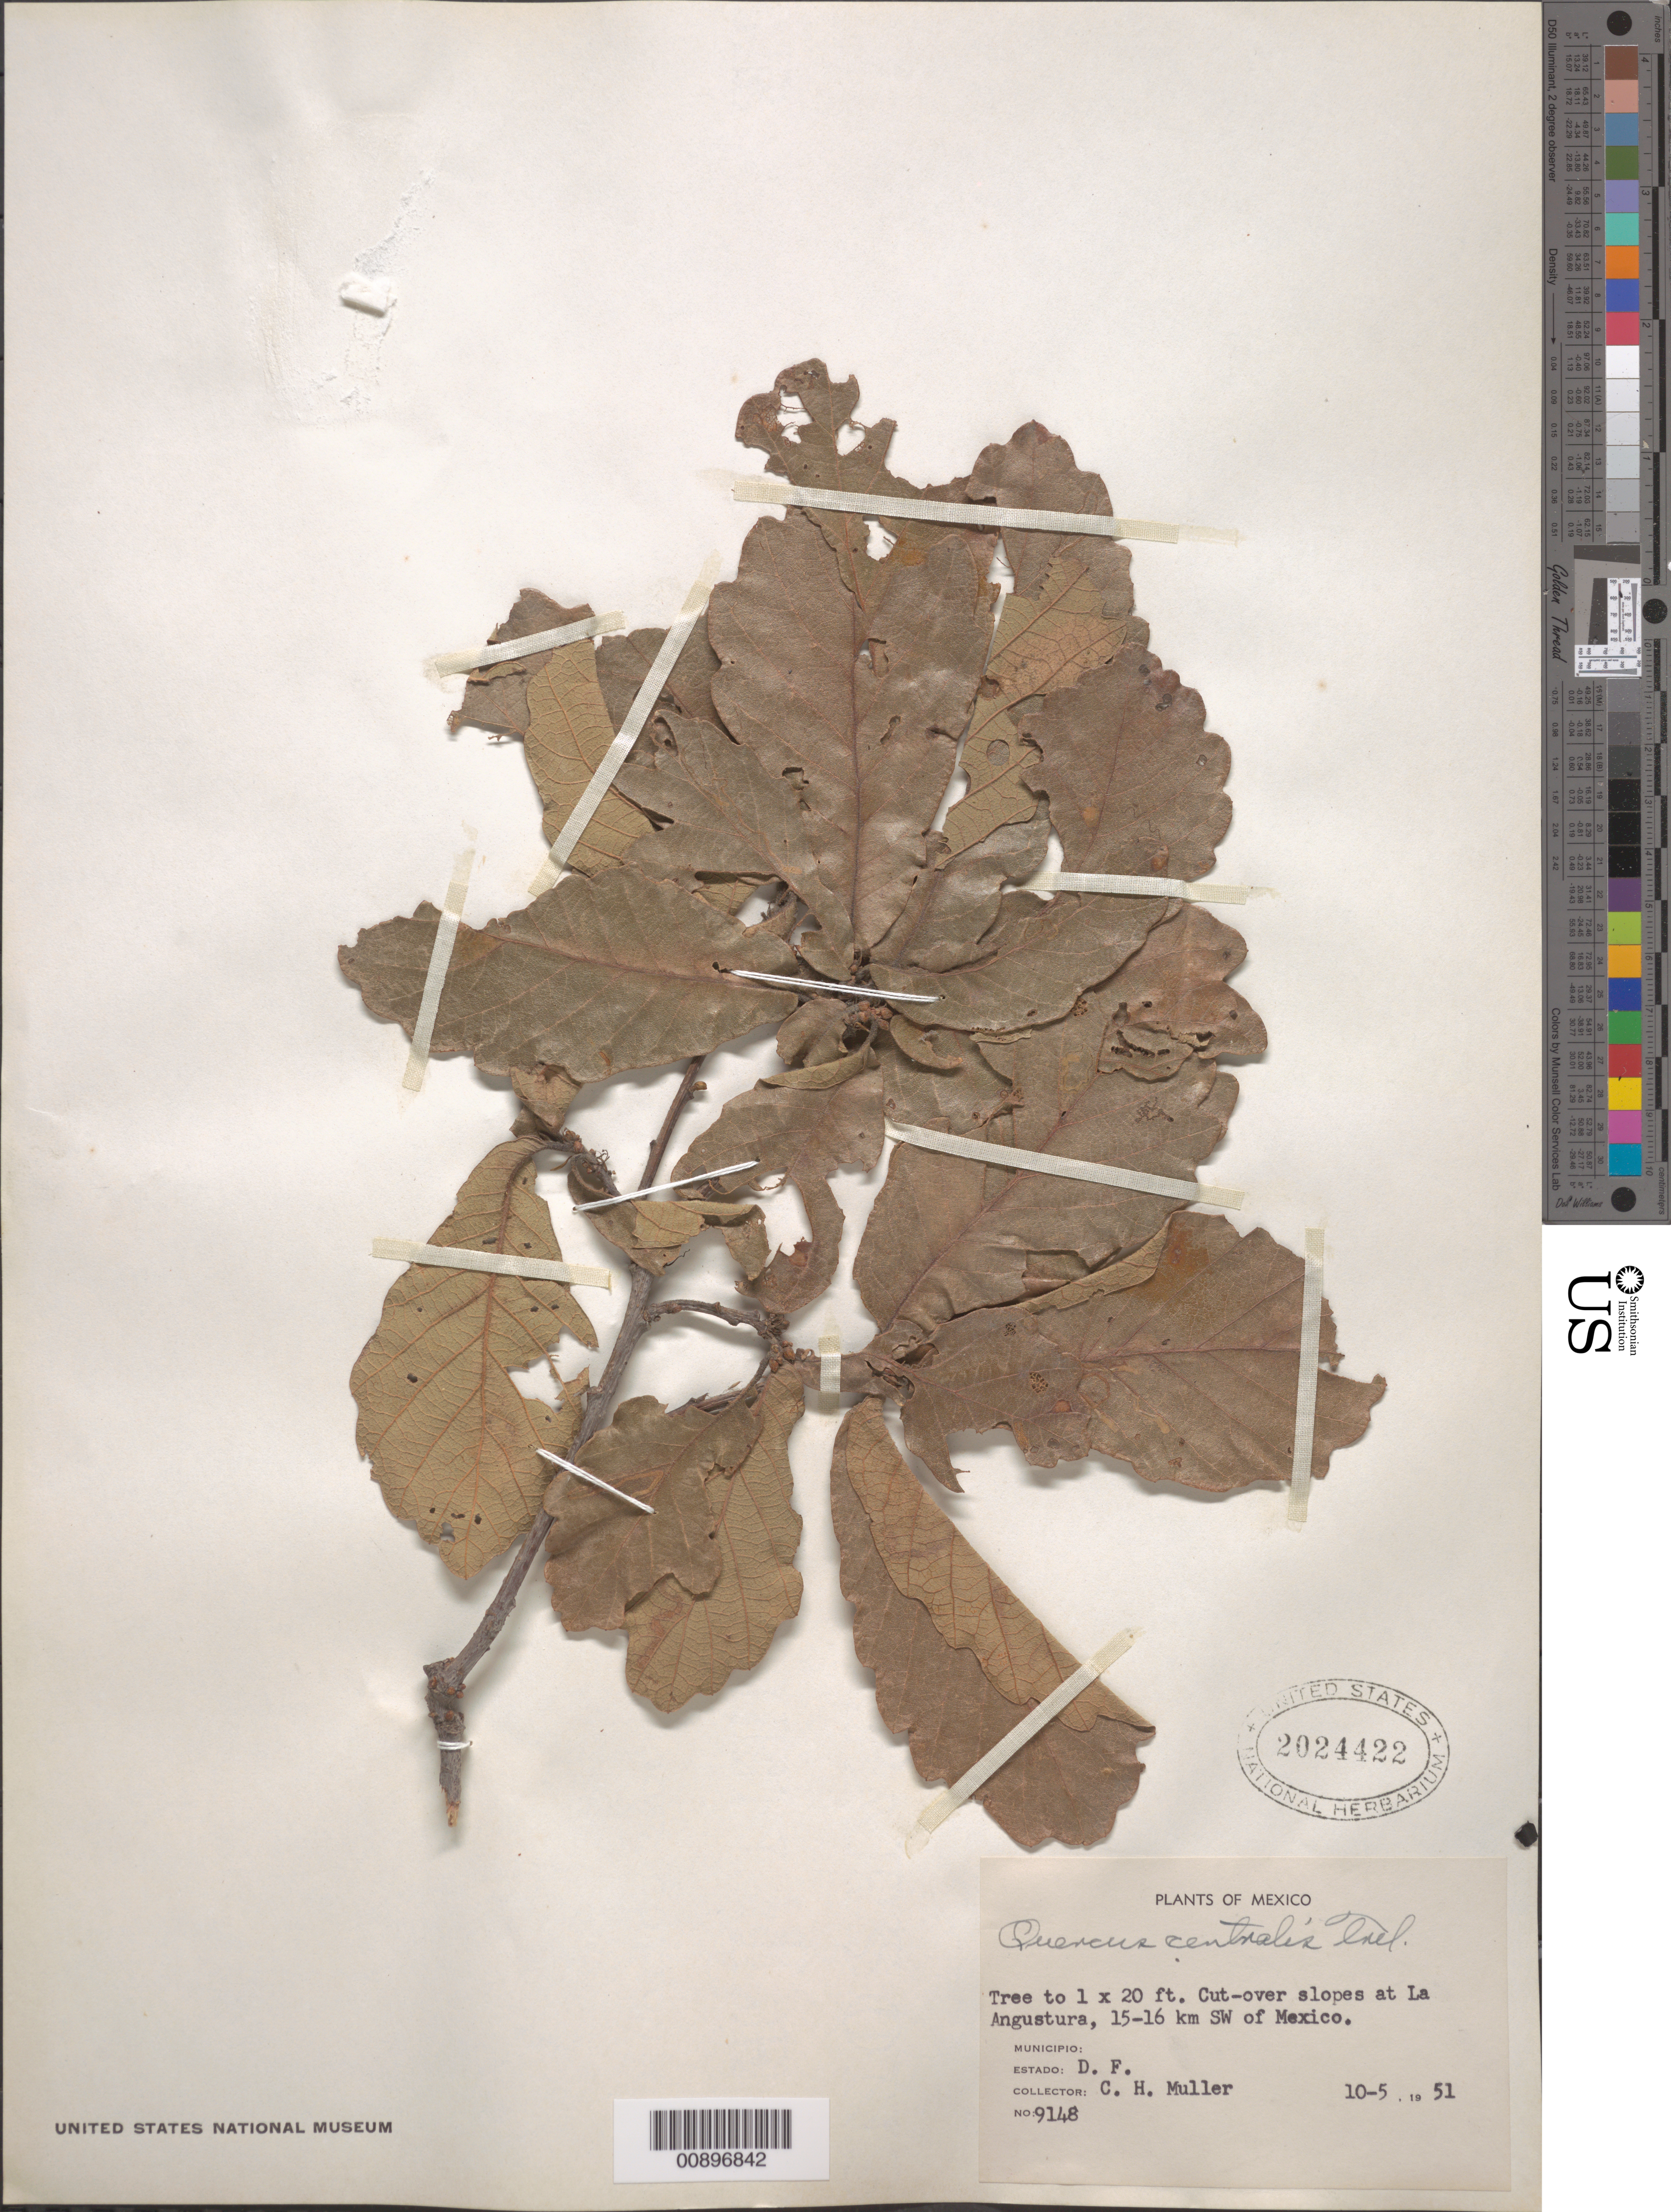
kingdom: Plantae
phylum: Tracheophyta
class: Magnoliopsida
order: Fagales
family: Fagaceae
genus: Quercus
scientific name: Quercus centralis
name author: Trel.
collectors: C. H. Muller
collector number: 9148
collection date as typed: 05 Oct 1951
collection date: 1951-10-05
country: Mexico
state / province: Distrito Federal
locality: Slopes at La Angustura, 15-16 km SW of Mexico. Distrito Federal.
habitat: Cut-over slopes.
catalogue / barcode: US 2024422